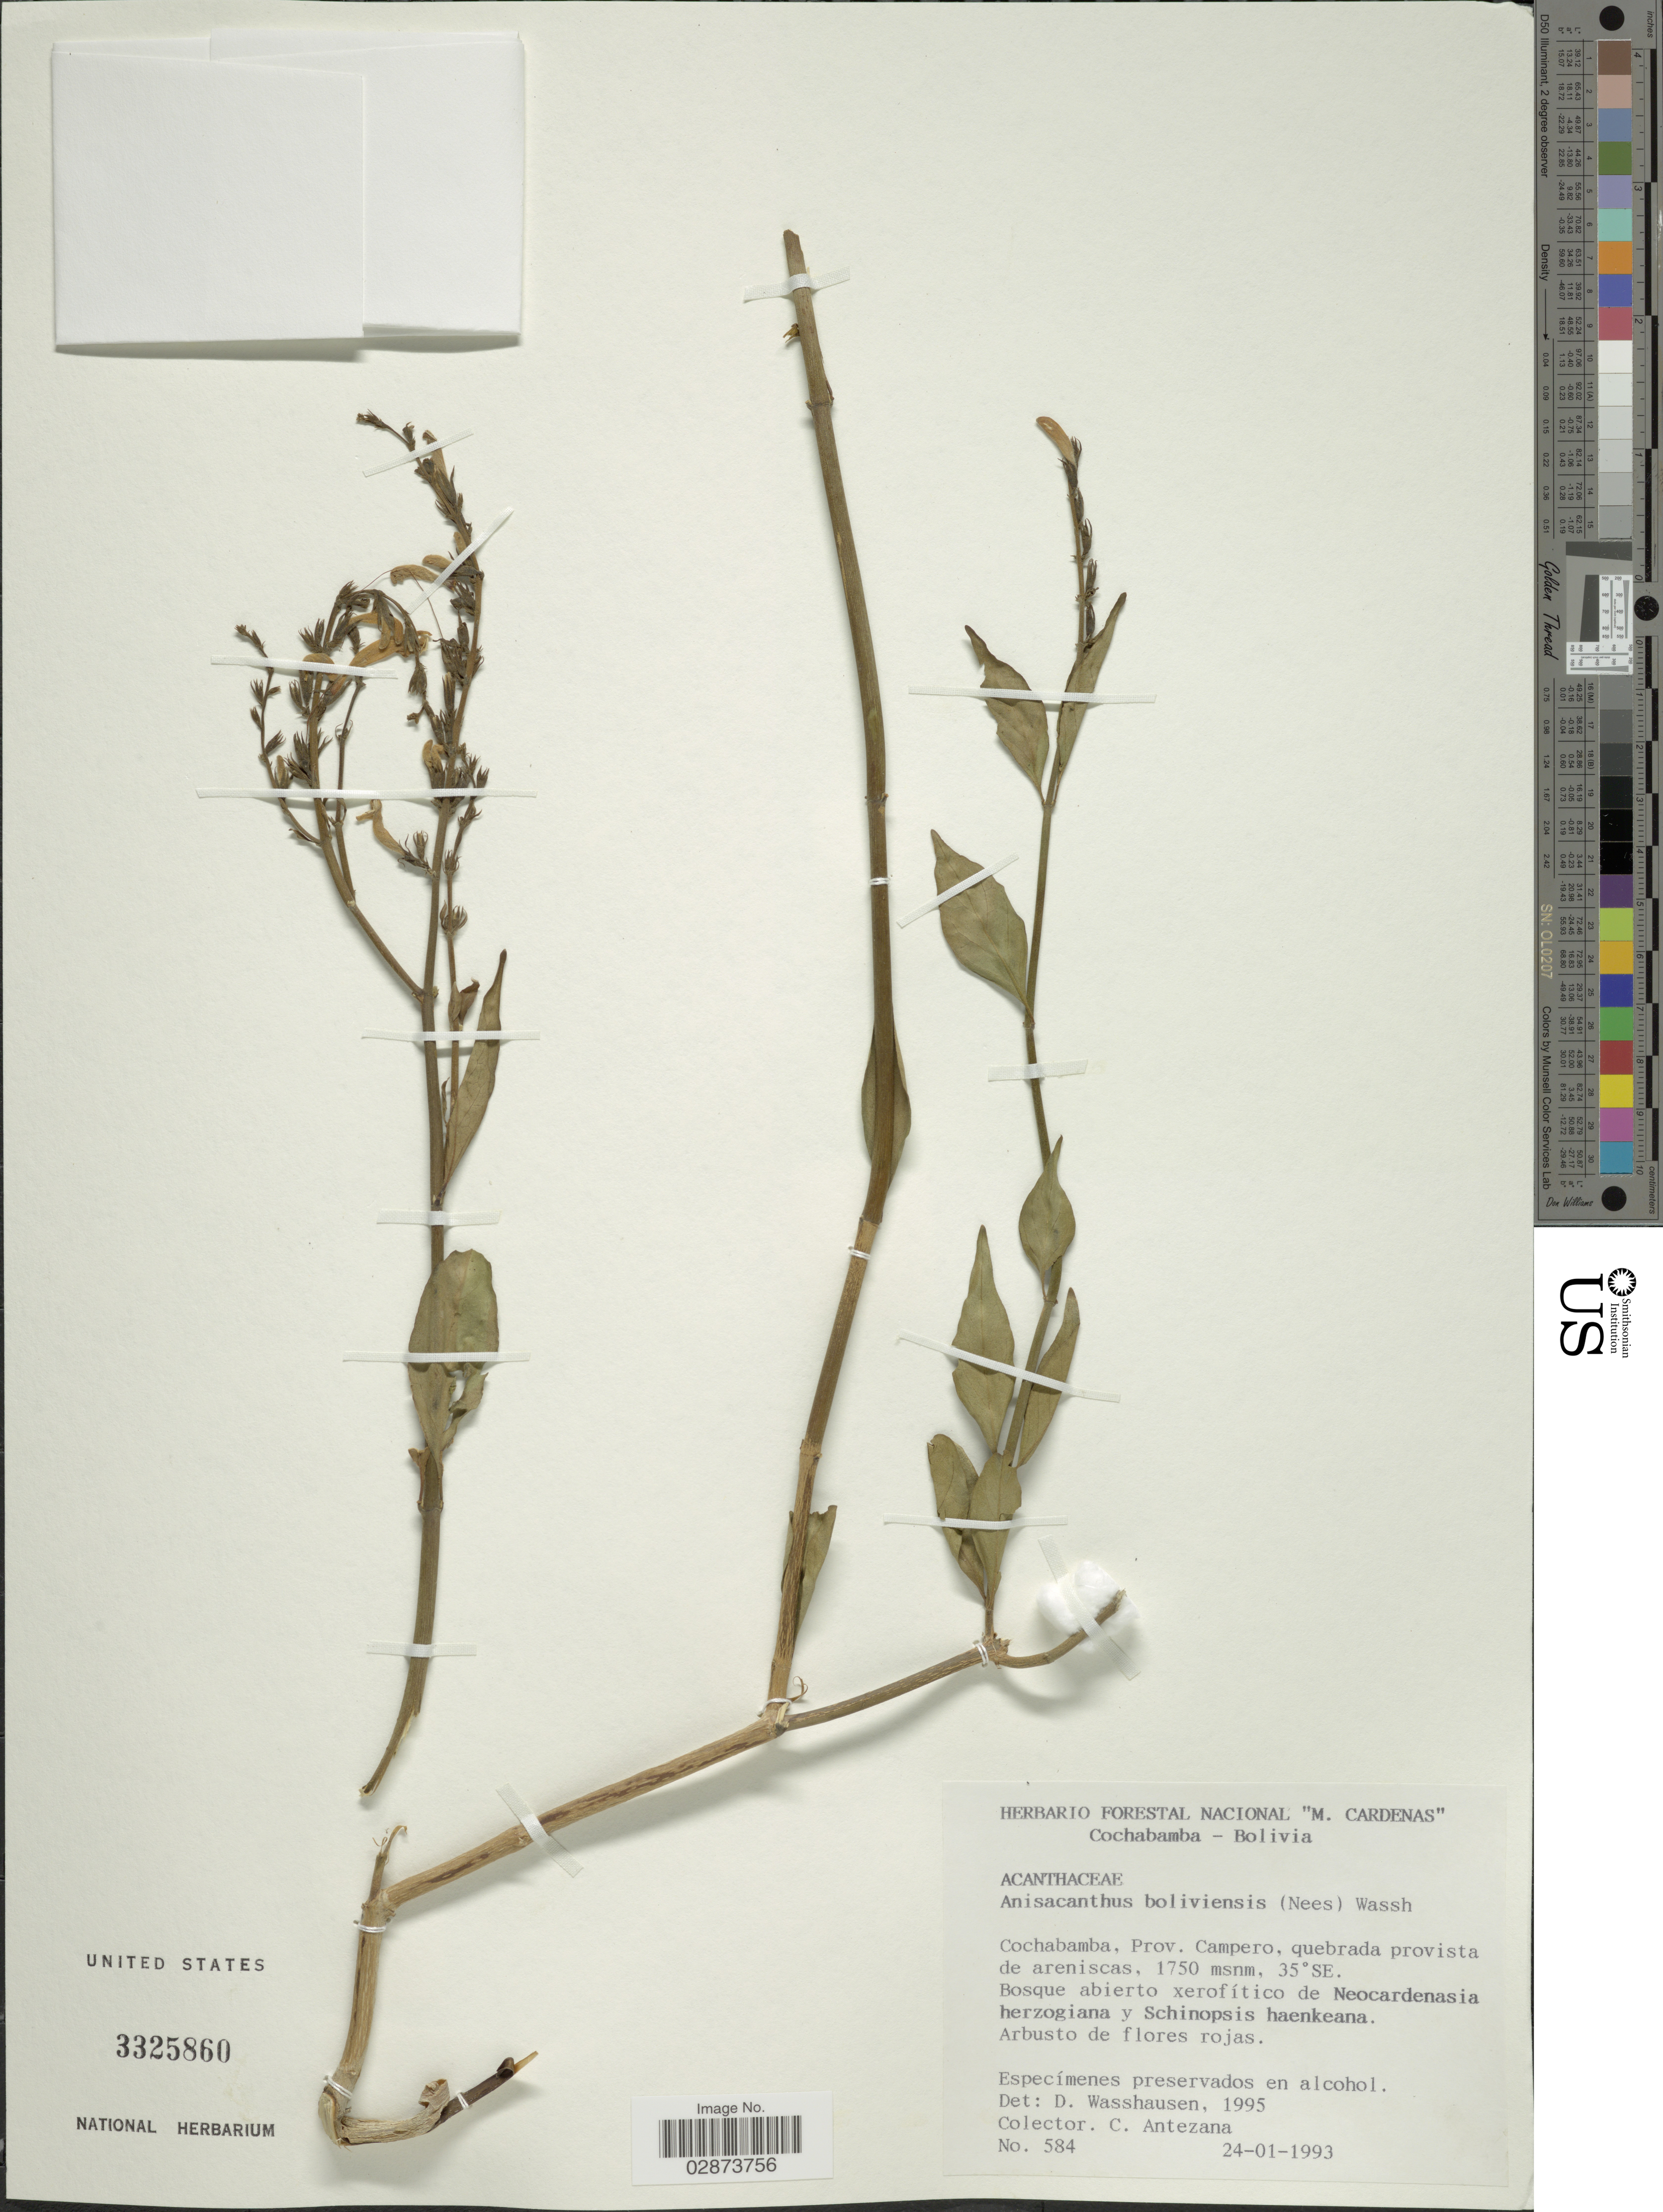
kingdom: Plantae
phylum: Tracheophyta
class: Magnoliopsida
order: Lamiales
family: Acanthaceae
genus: Thyrsacanthus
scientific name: Thyrsacanthus boliviensis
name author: (Nees) A.L.A. Côrtes & Rapini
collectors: C. Antezana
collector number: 584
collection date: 1993-01-24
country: Bolivia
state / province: Cochabamba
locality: Prov. Campero, quebrada provista de areniscas.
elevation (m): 1750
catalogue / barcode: US 3325860